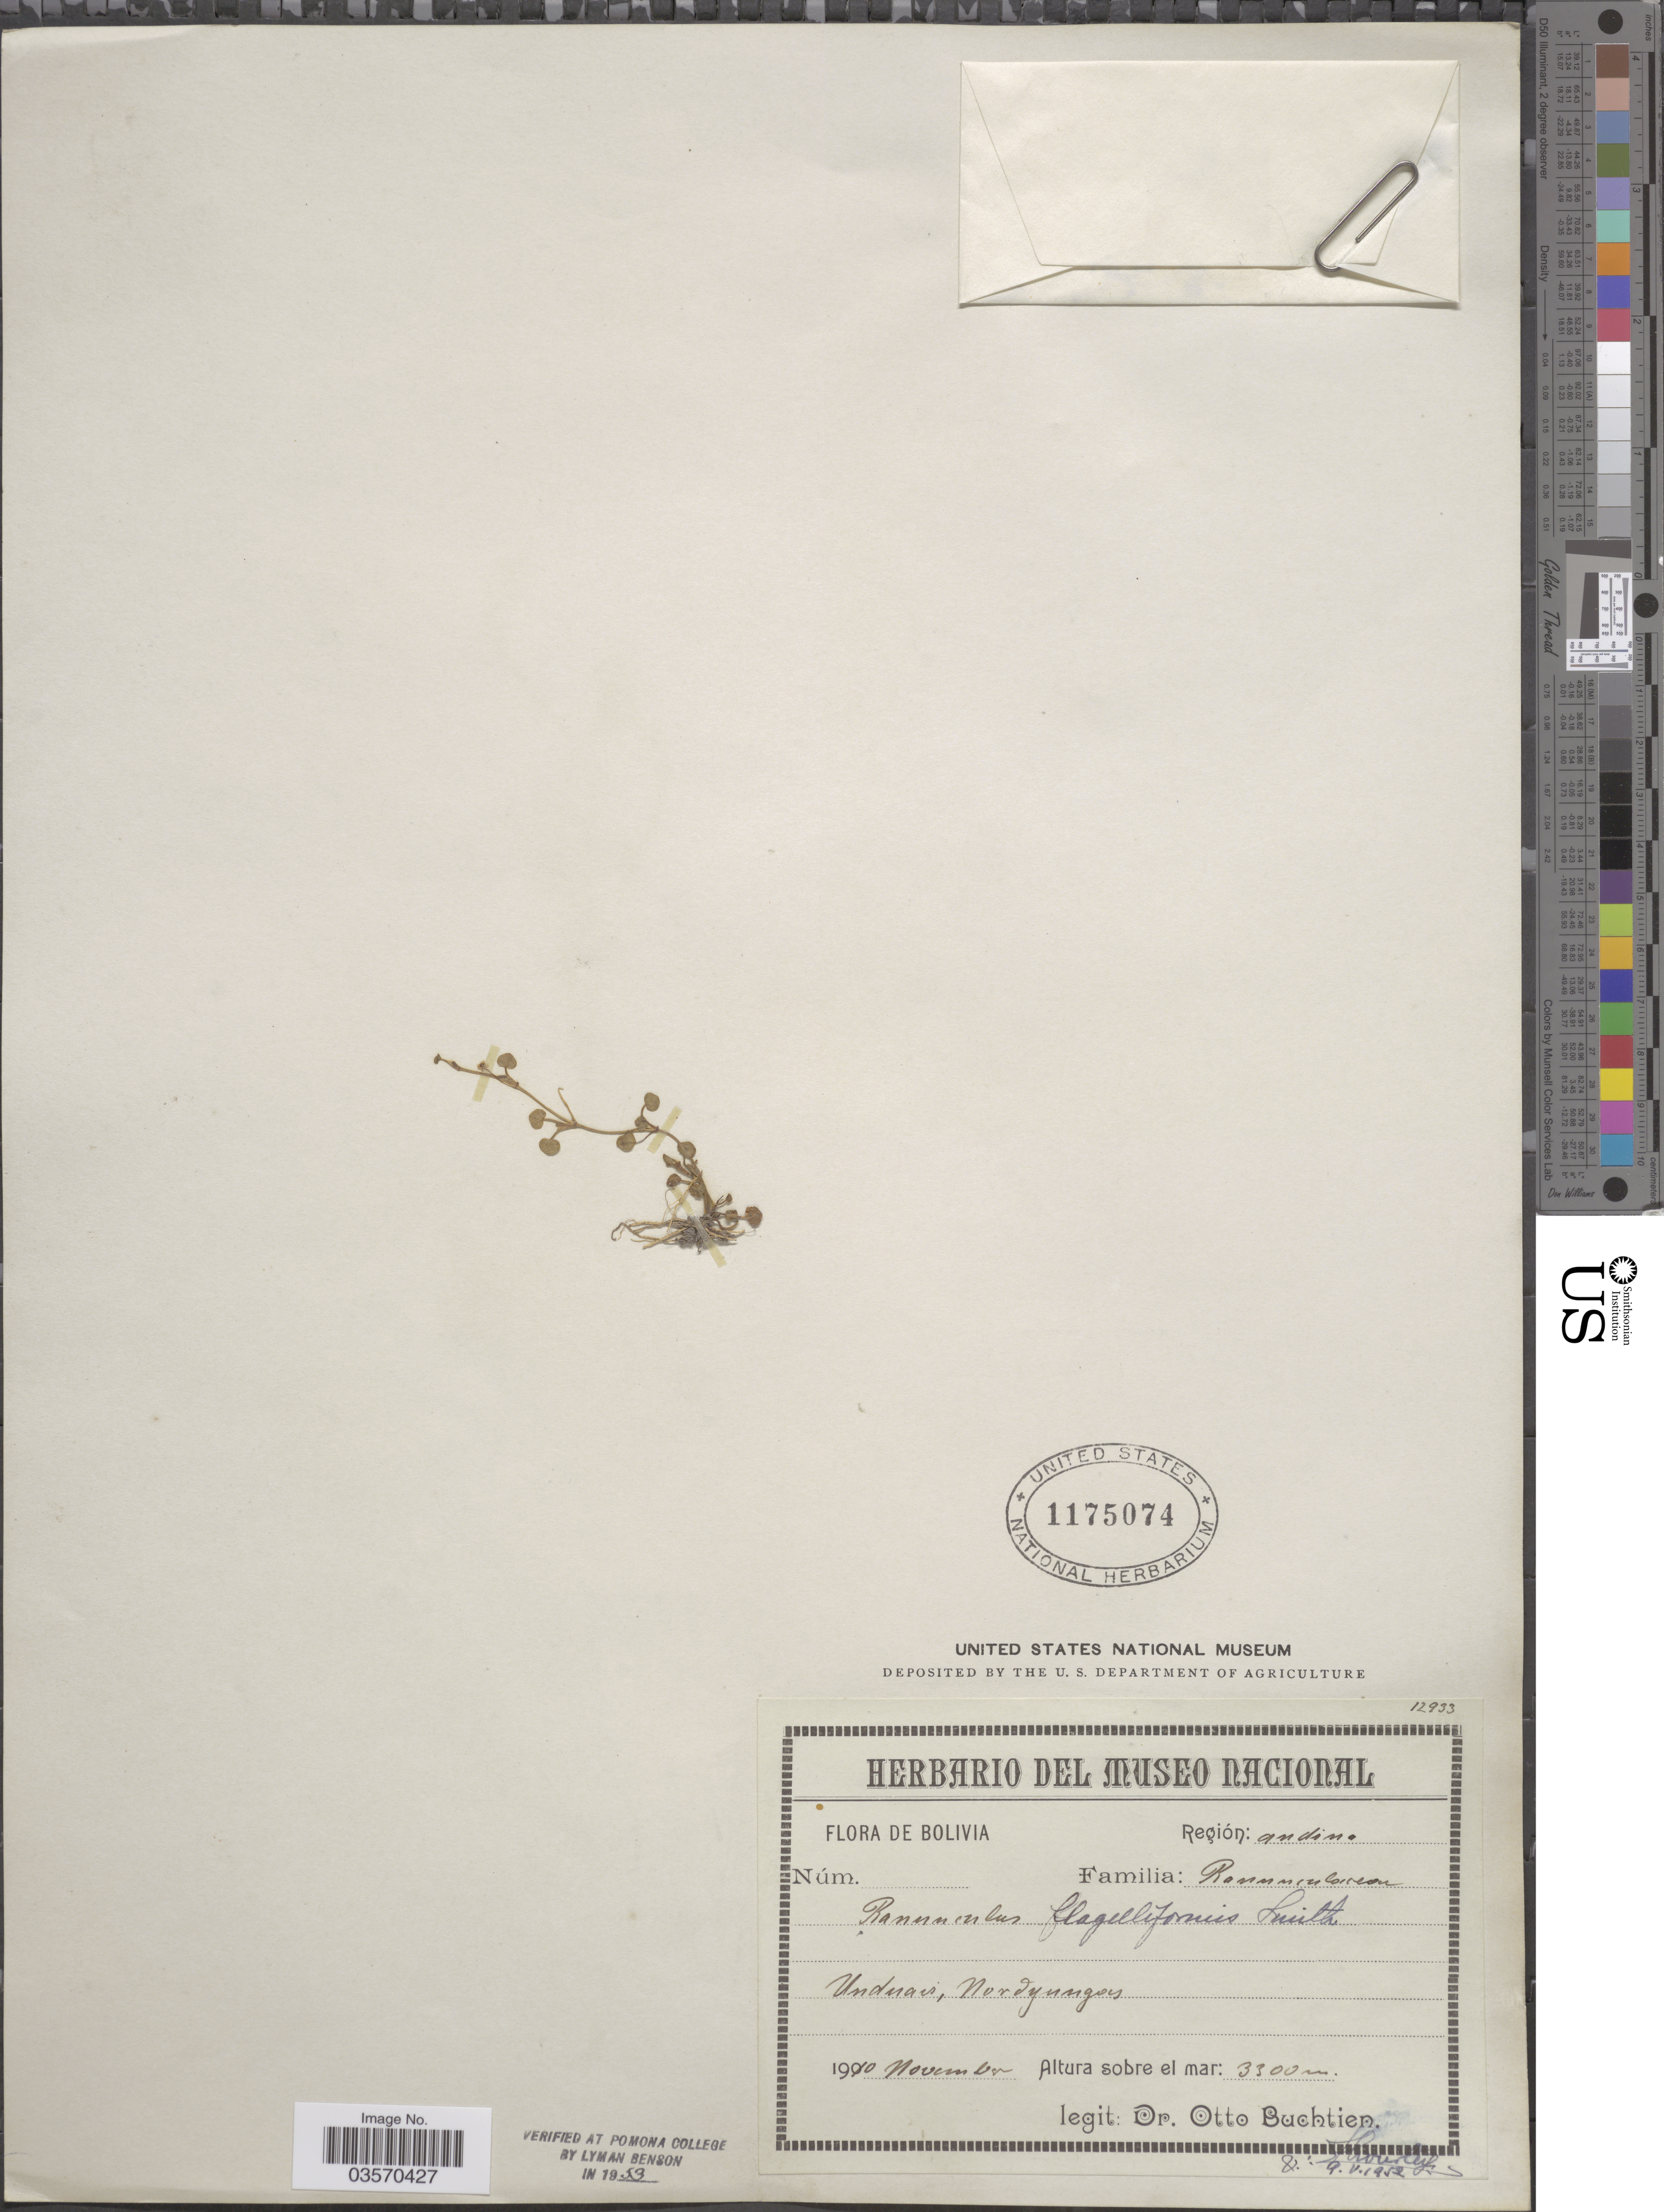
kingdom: Plantae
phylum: Tracheophyta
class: Magnoliopsida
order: Ranunculales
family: Ranunculaceae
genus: Ranunculus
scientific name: Ranunculus flagelliformis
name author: Sm.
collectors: O. Buchtien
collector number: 12933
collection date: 1910-11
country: Bolivia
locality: Región: Andine. Unduavi, Nordyungas.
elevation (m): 3300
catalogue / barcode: US 1175074